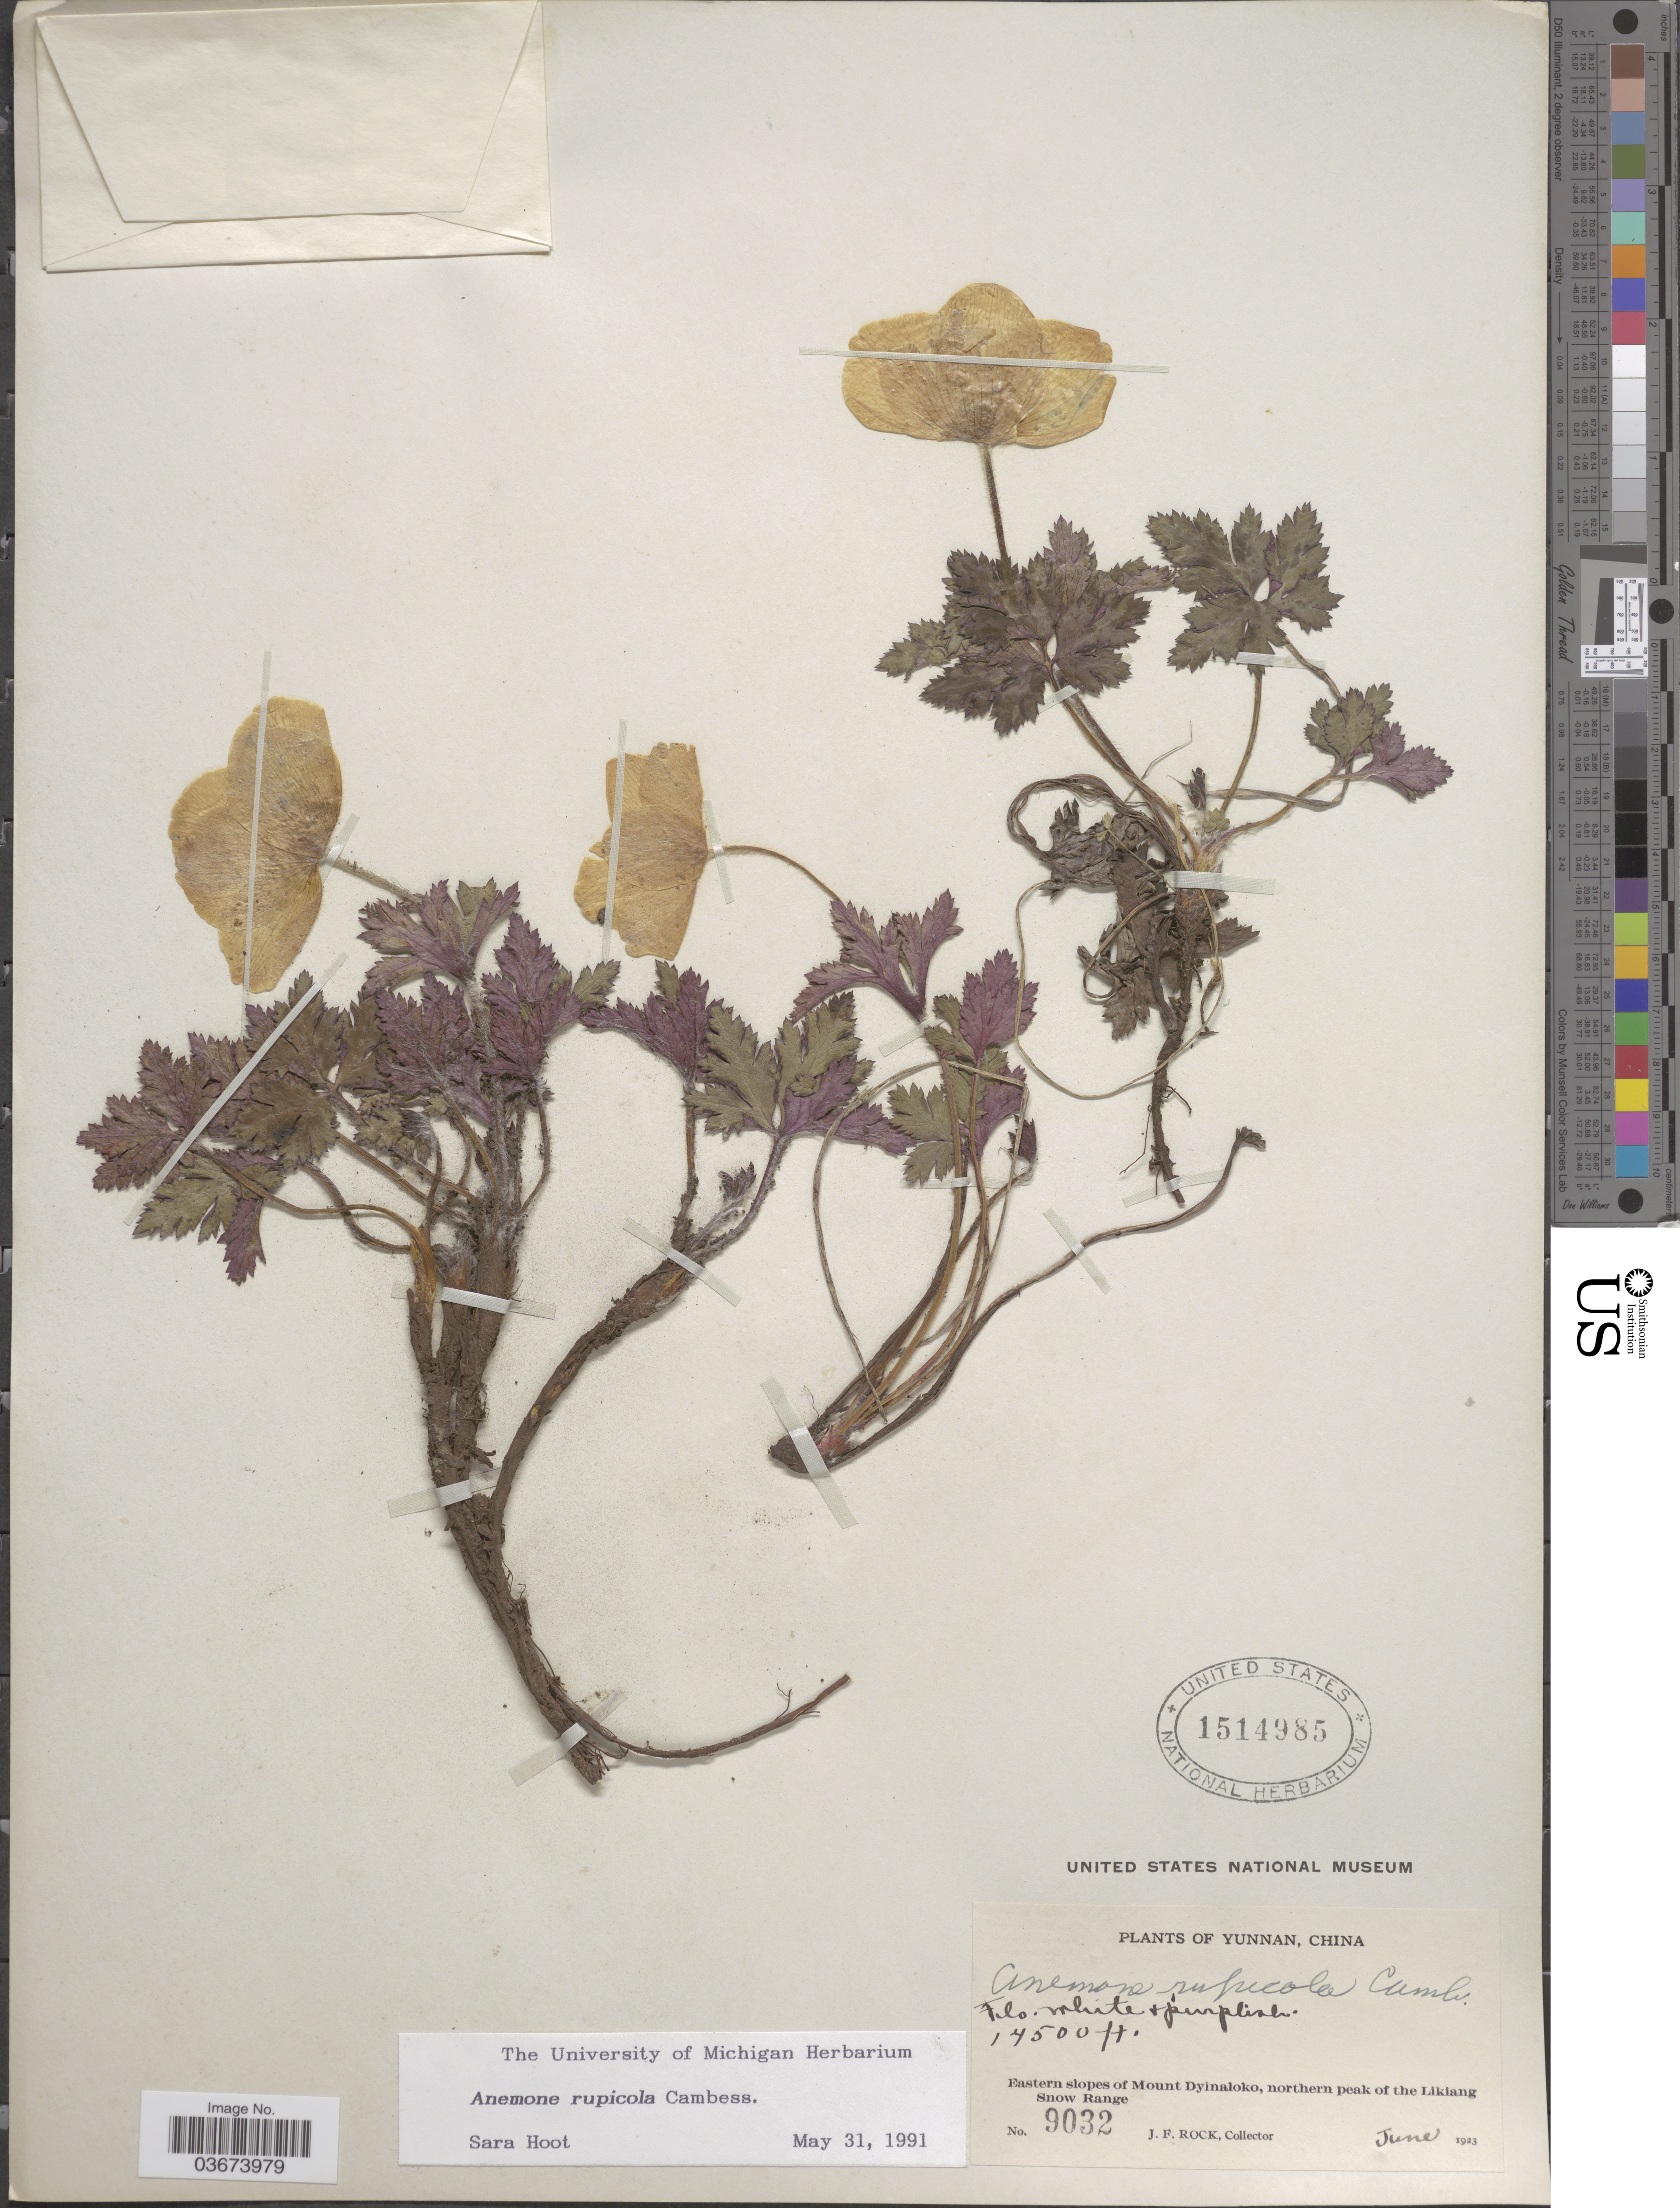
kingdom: Plantae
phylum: Tracheophyta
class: Magnoliopsida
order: Ranunculales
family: Ranunculaceae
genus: Anemone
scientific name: Anemone rupicola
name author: Cambess.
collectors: J. Rock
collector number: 9032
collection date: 1923-06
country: China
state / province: Yunnan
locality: Eastern slopes of Mount Dyinaloko, northern peak of the Likiang Snow Range.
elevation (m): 4420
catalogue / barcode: US 1514985